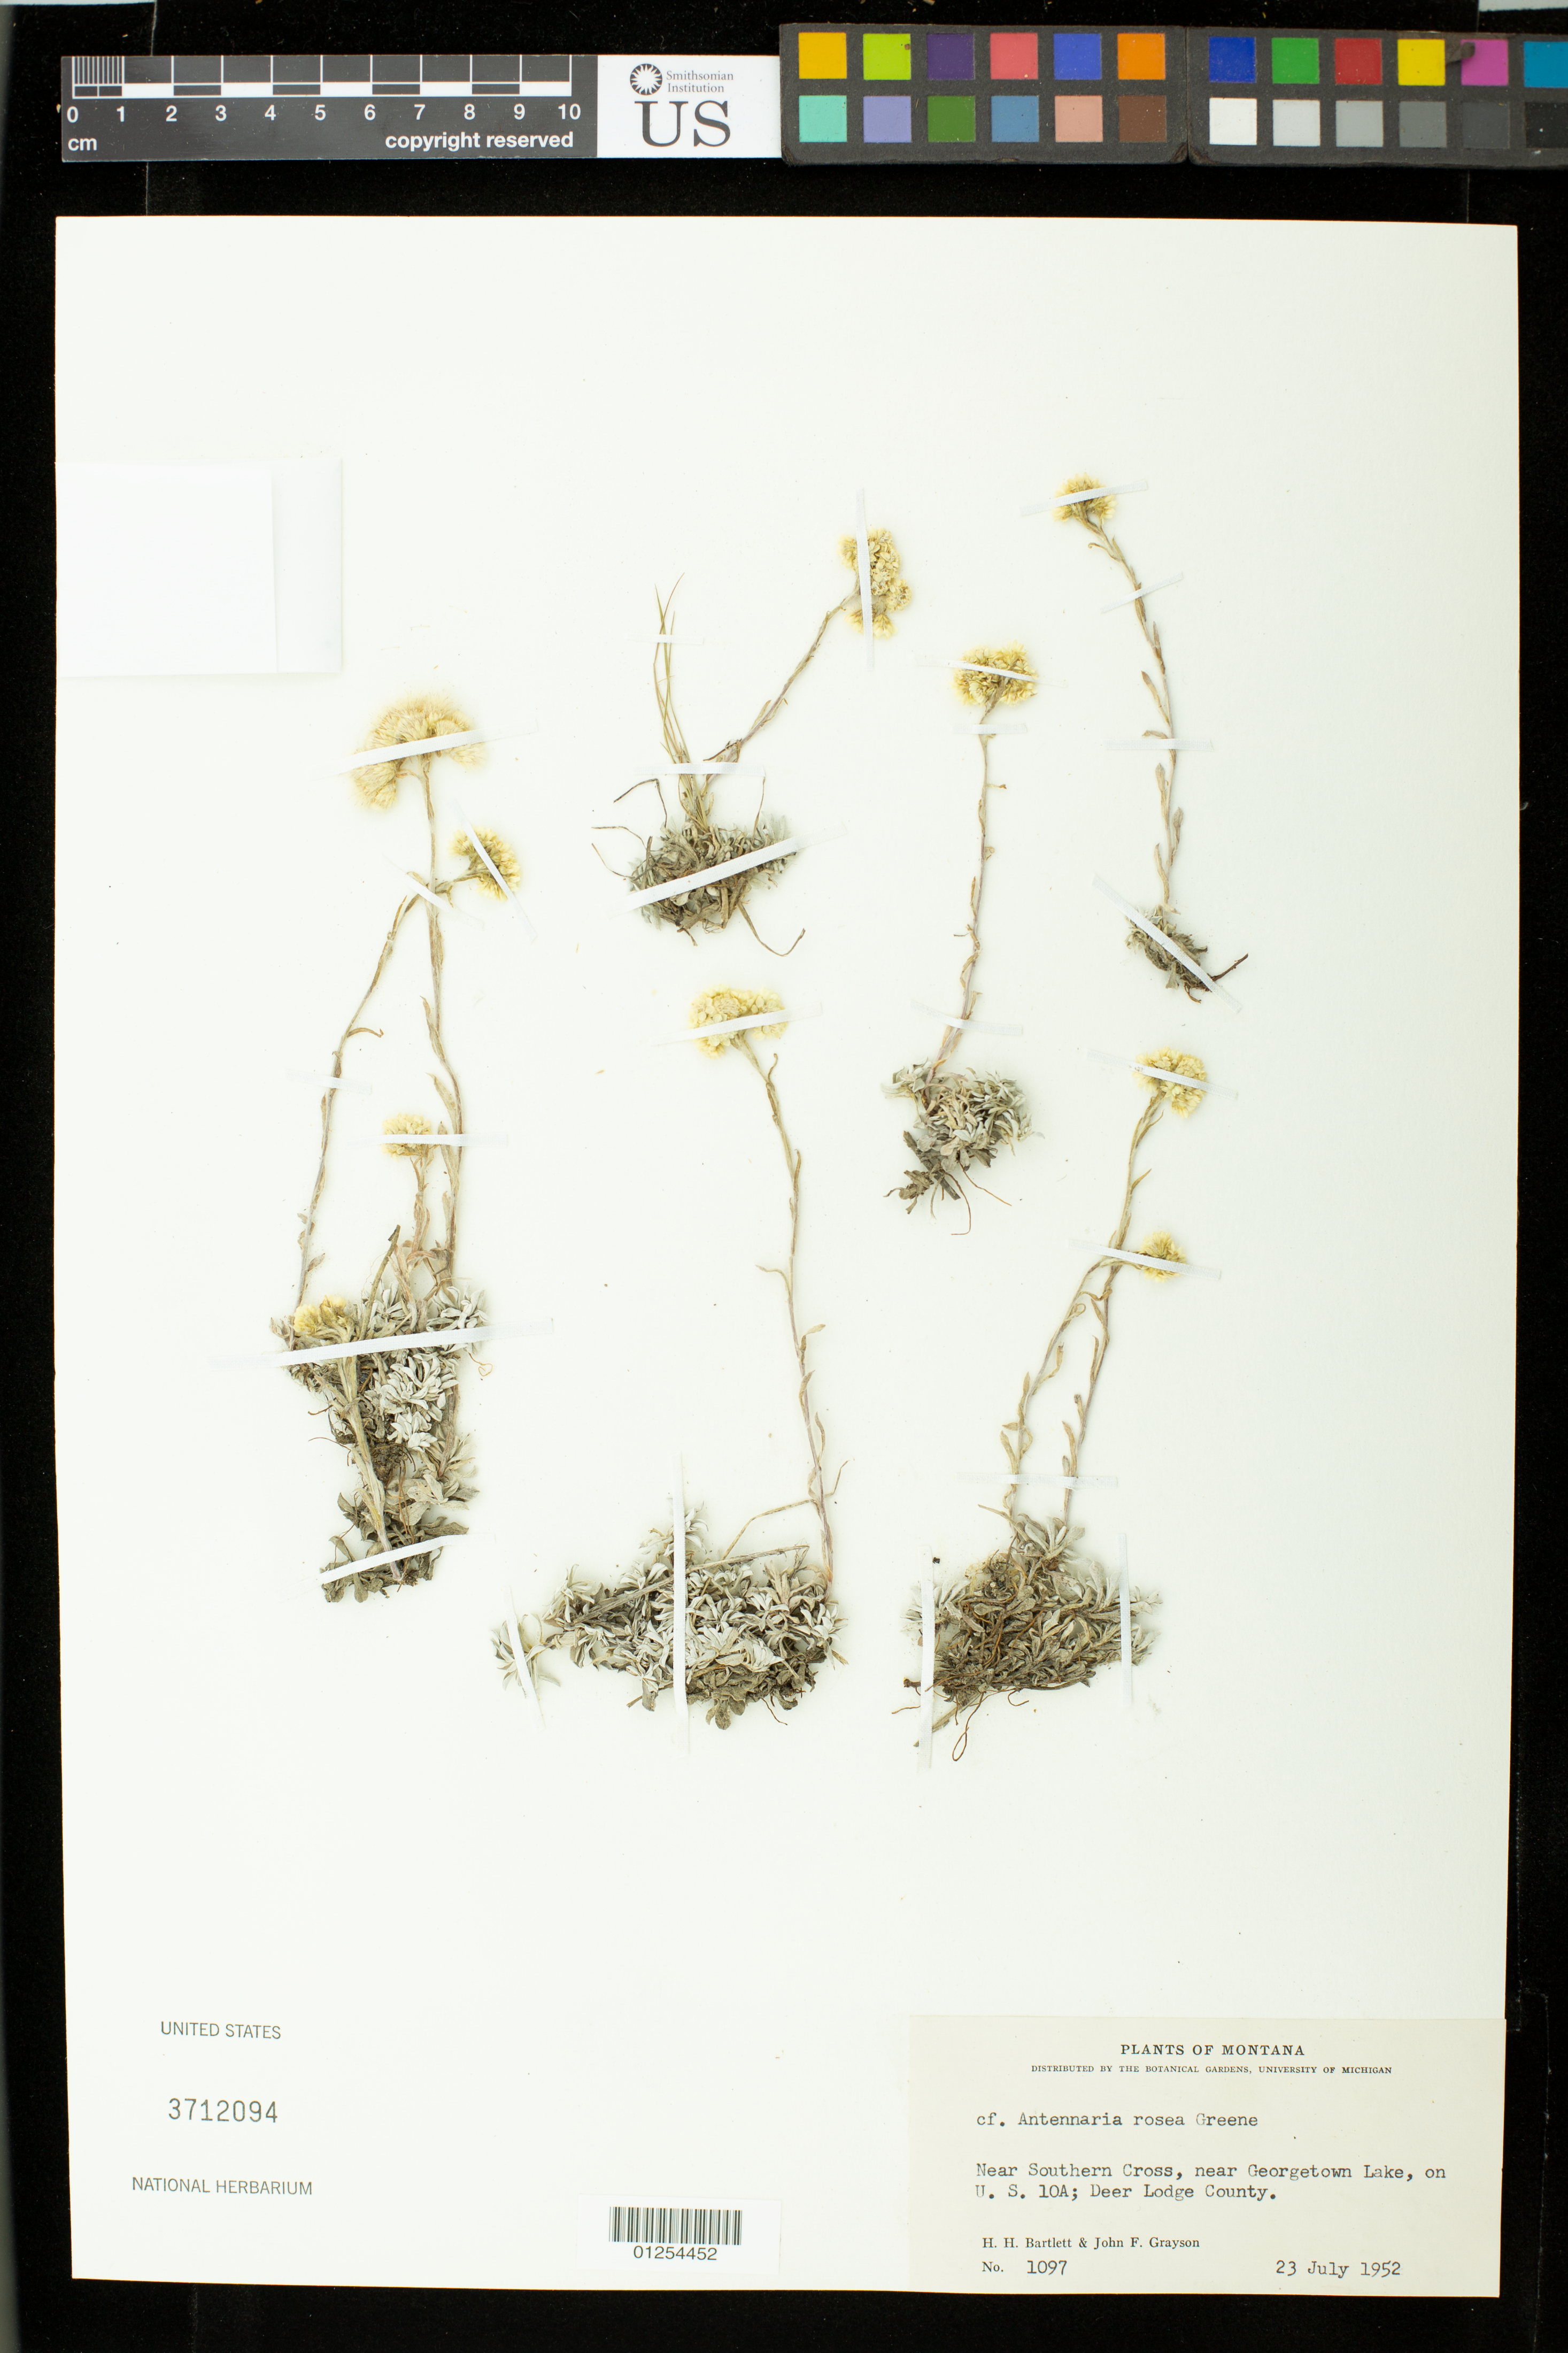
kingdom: Plantae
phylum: Tracheophyta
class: Magnoliopsida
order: Asterales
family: Asteraceae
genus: Antennaria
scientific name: Antennaria rosea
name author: Greene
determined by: Bartlett, H. H.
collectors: H. H. Bartlett & J. Grayson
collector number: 1097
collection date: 1952-07-23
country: United States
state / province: Montana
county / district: Deer Lodge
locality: Near Southern Cross, near Georgetown Lake, on U.S. 10A; Deer Lodge County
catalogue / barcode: US 3712094